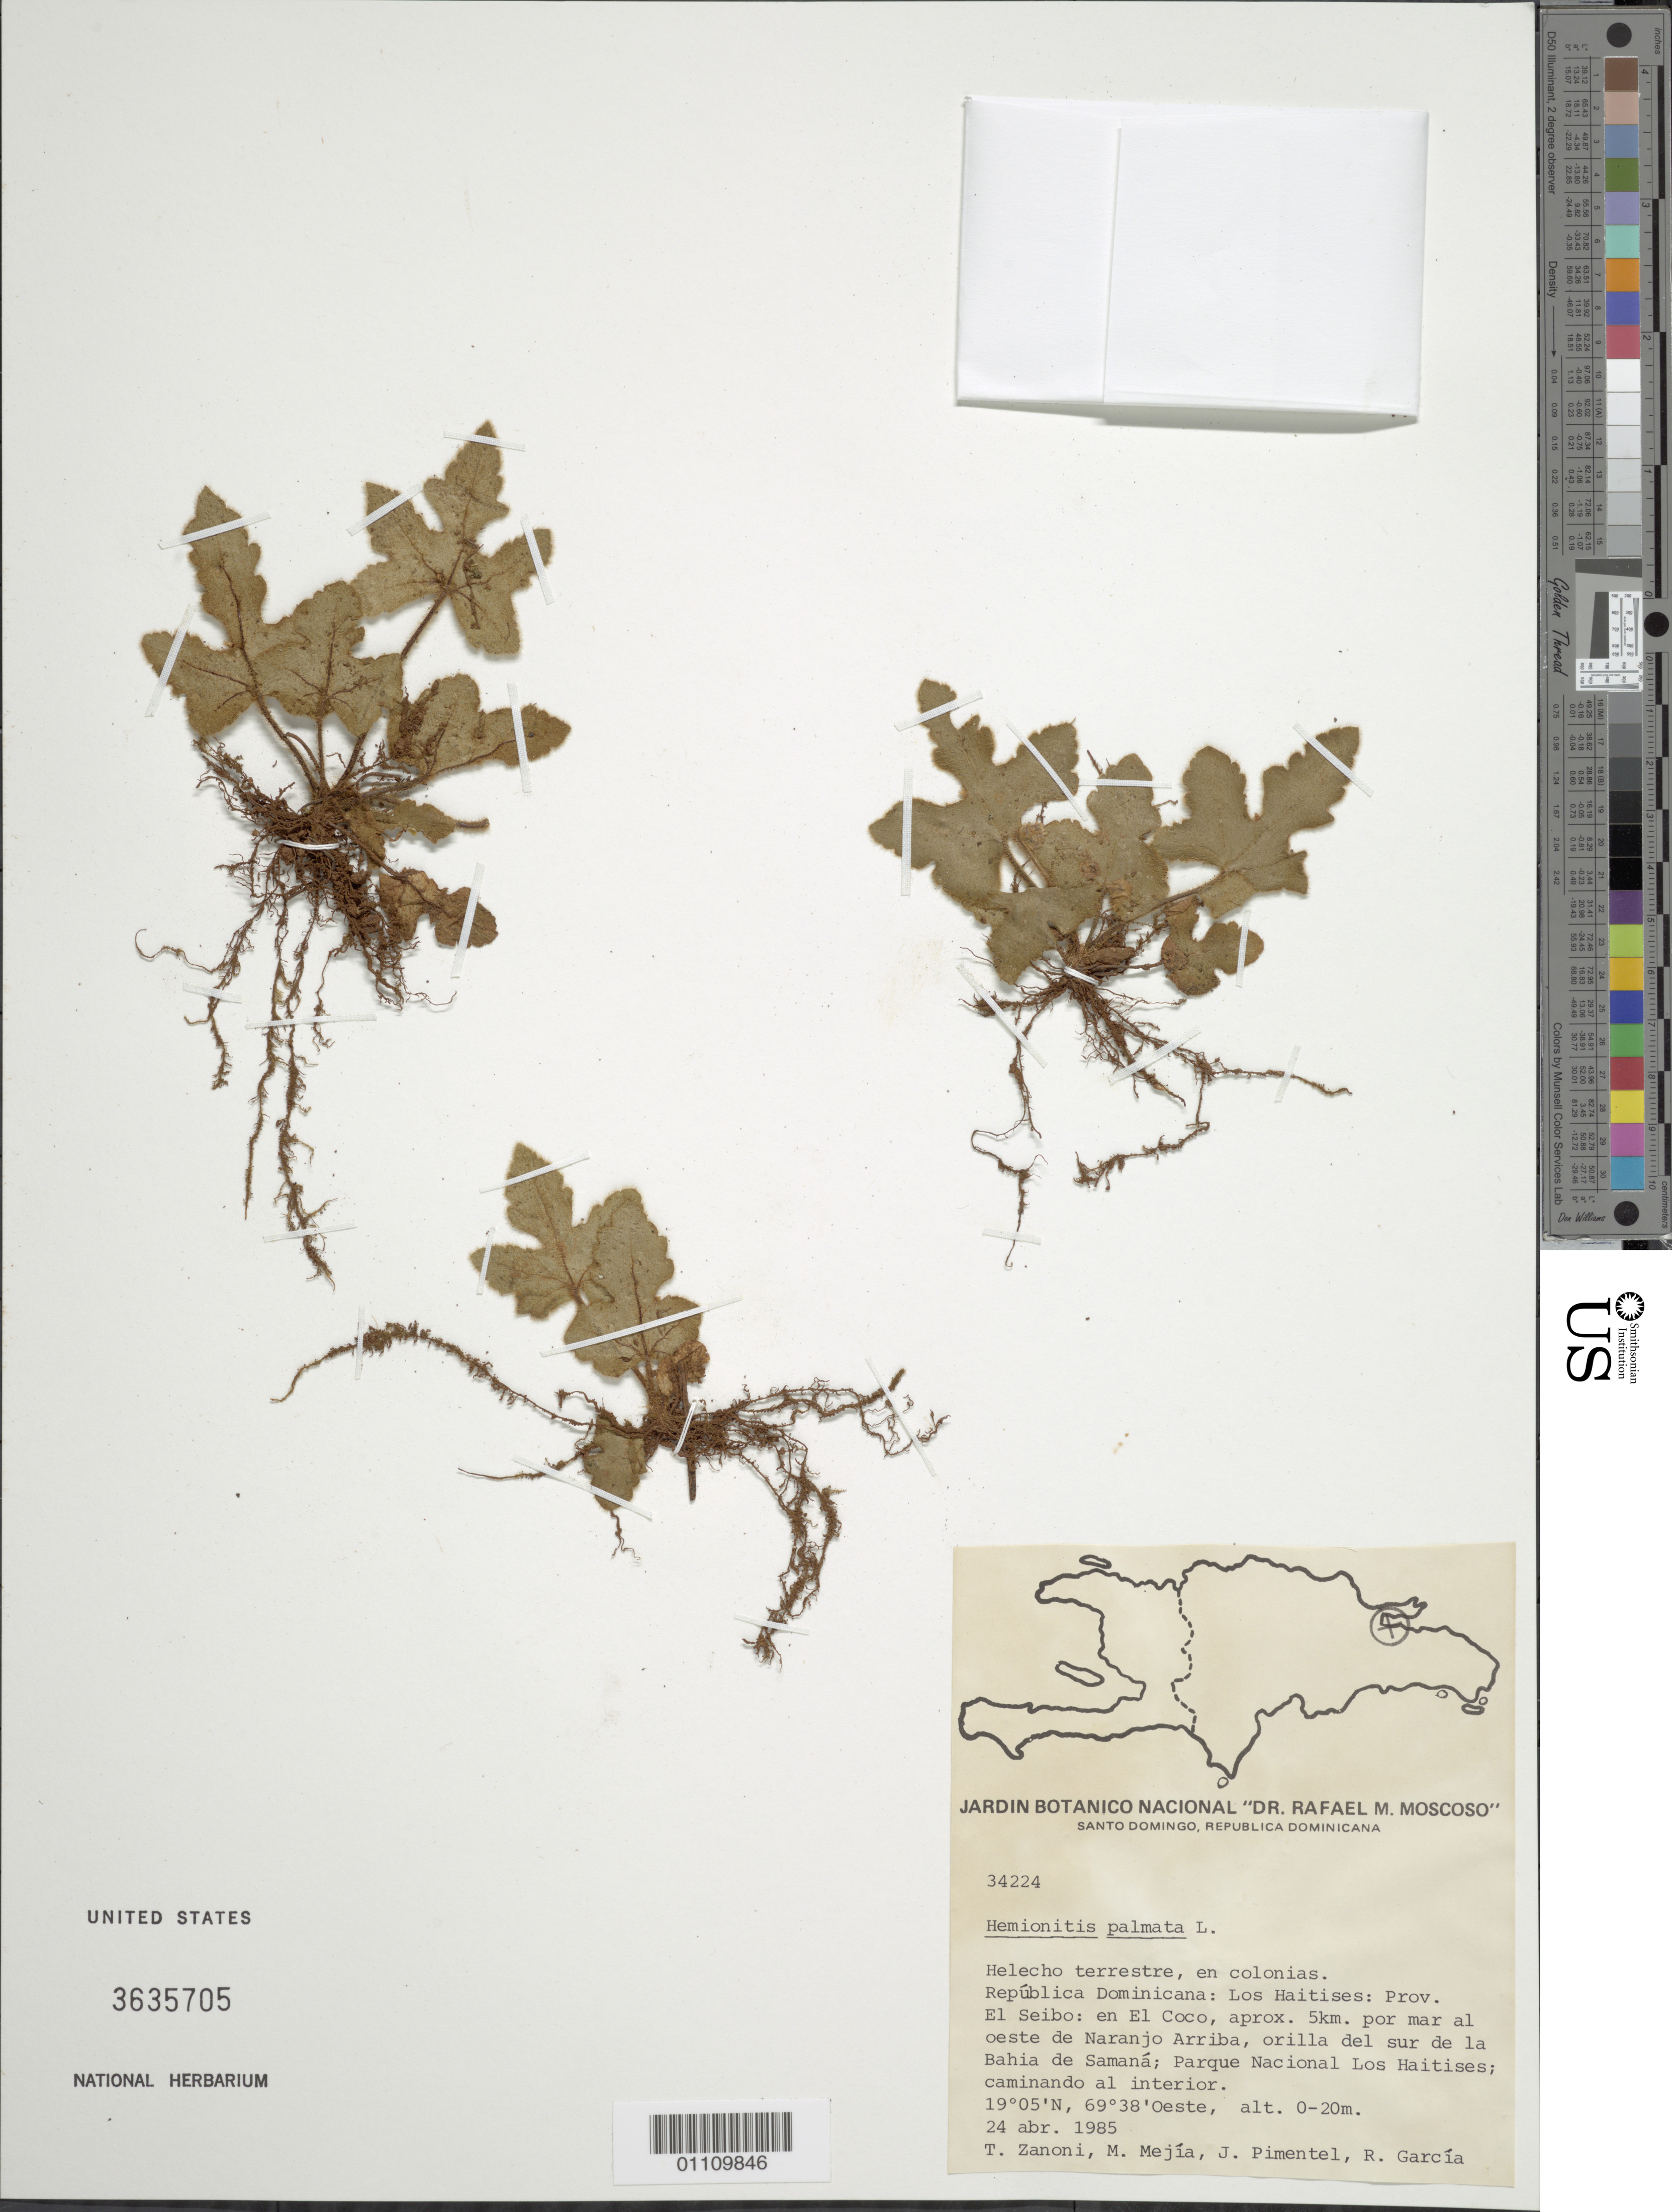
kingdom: Plantae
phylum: Tracheophyta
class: Polypodiopsida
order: Polypodiales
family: Pteridaceae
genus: Hemionitis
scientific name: Hemionitis palmata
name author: L.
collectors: T. A. Zanoni, M. Mejia, J. Pimentel & R. G. García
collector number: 34224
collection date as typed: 24 Apr 1985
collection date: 1985-04-24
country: Dominican Republic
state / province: El Seibo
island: Hispaniola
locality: Los Haitises, en El Coco, aprox. 5 km por mar al oeste de Naranjo Arriba, orilla del sur de la Bahia de Samaná; Parque Nacional Los Haitises, caminando al interior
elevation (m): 0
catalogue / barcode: US 3635705